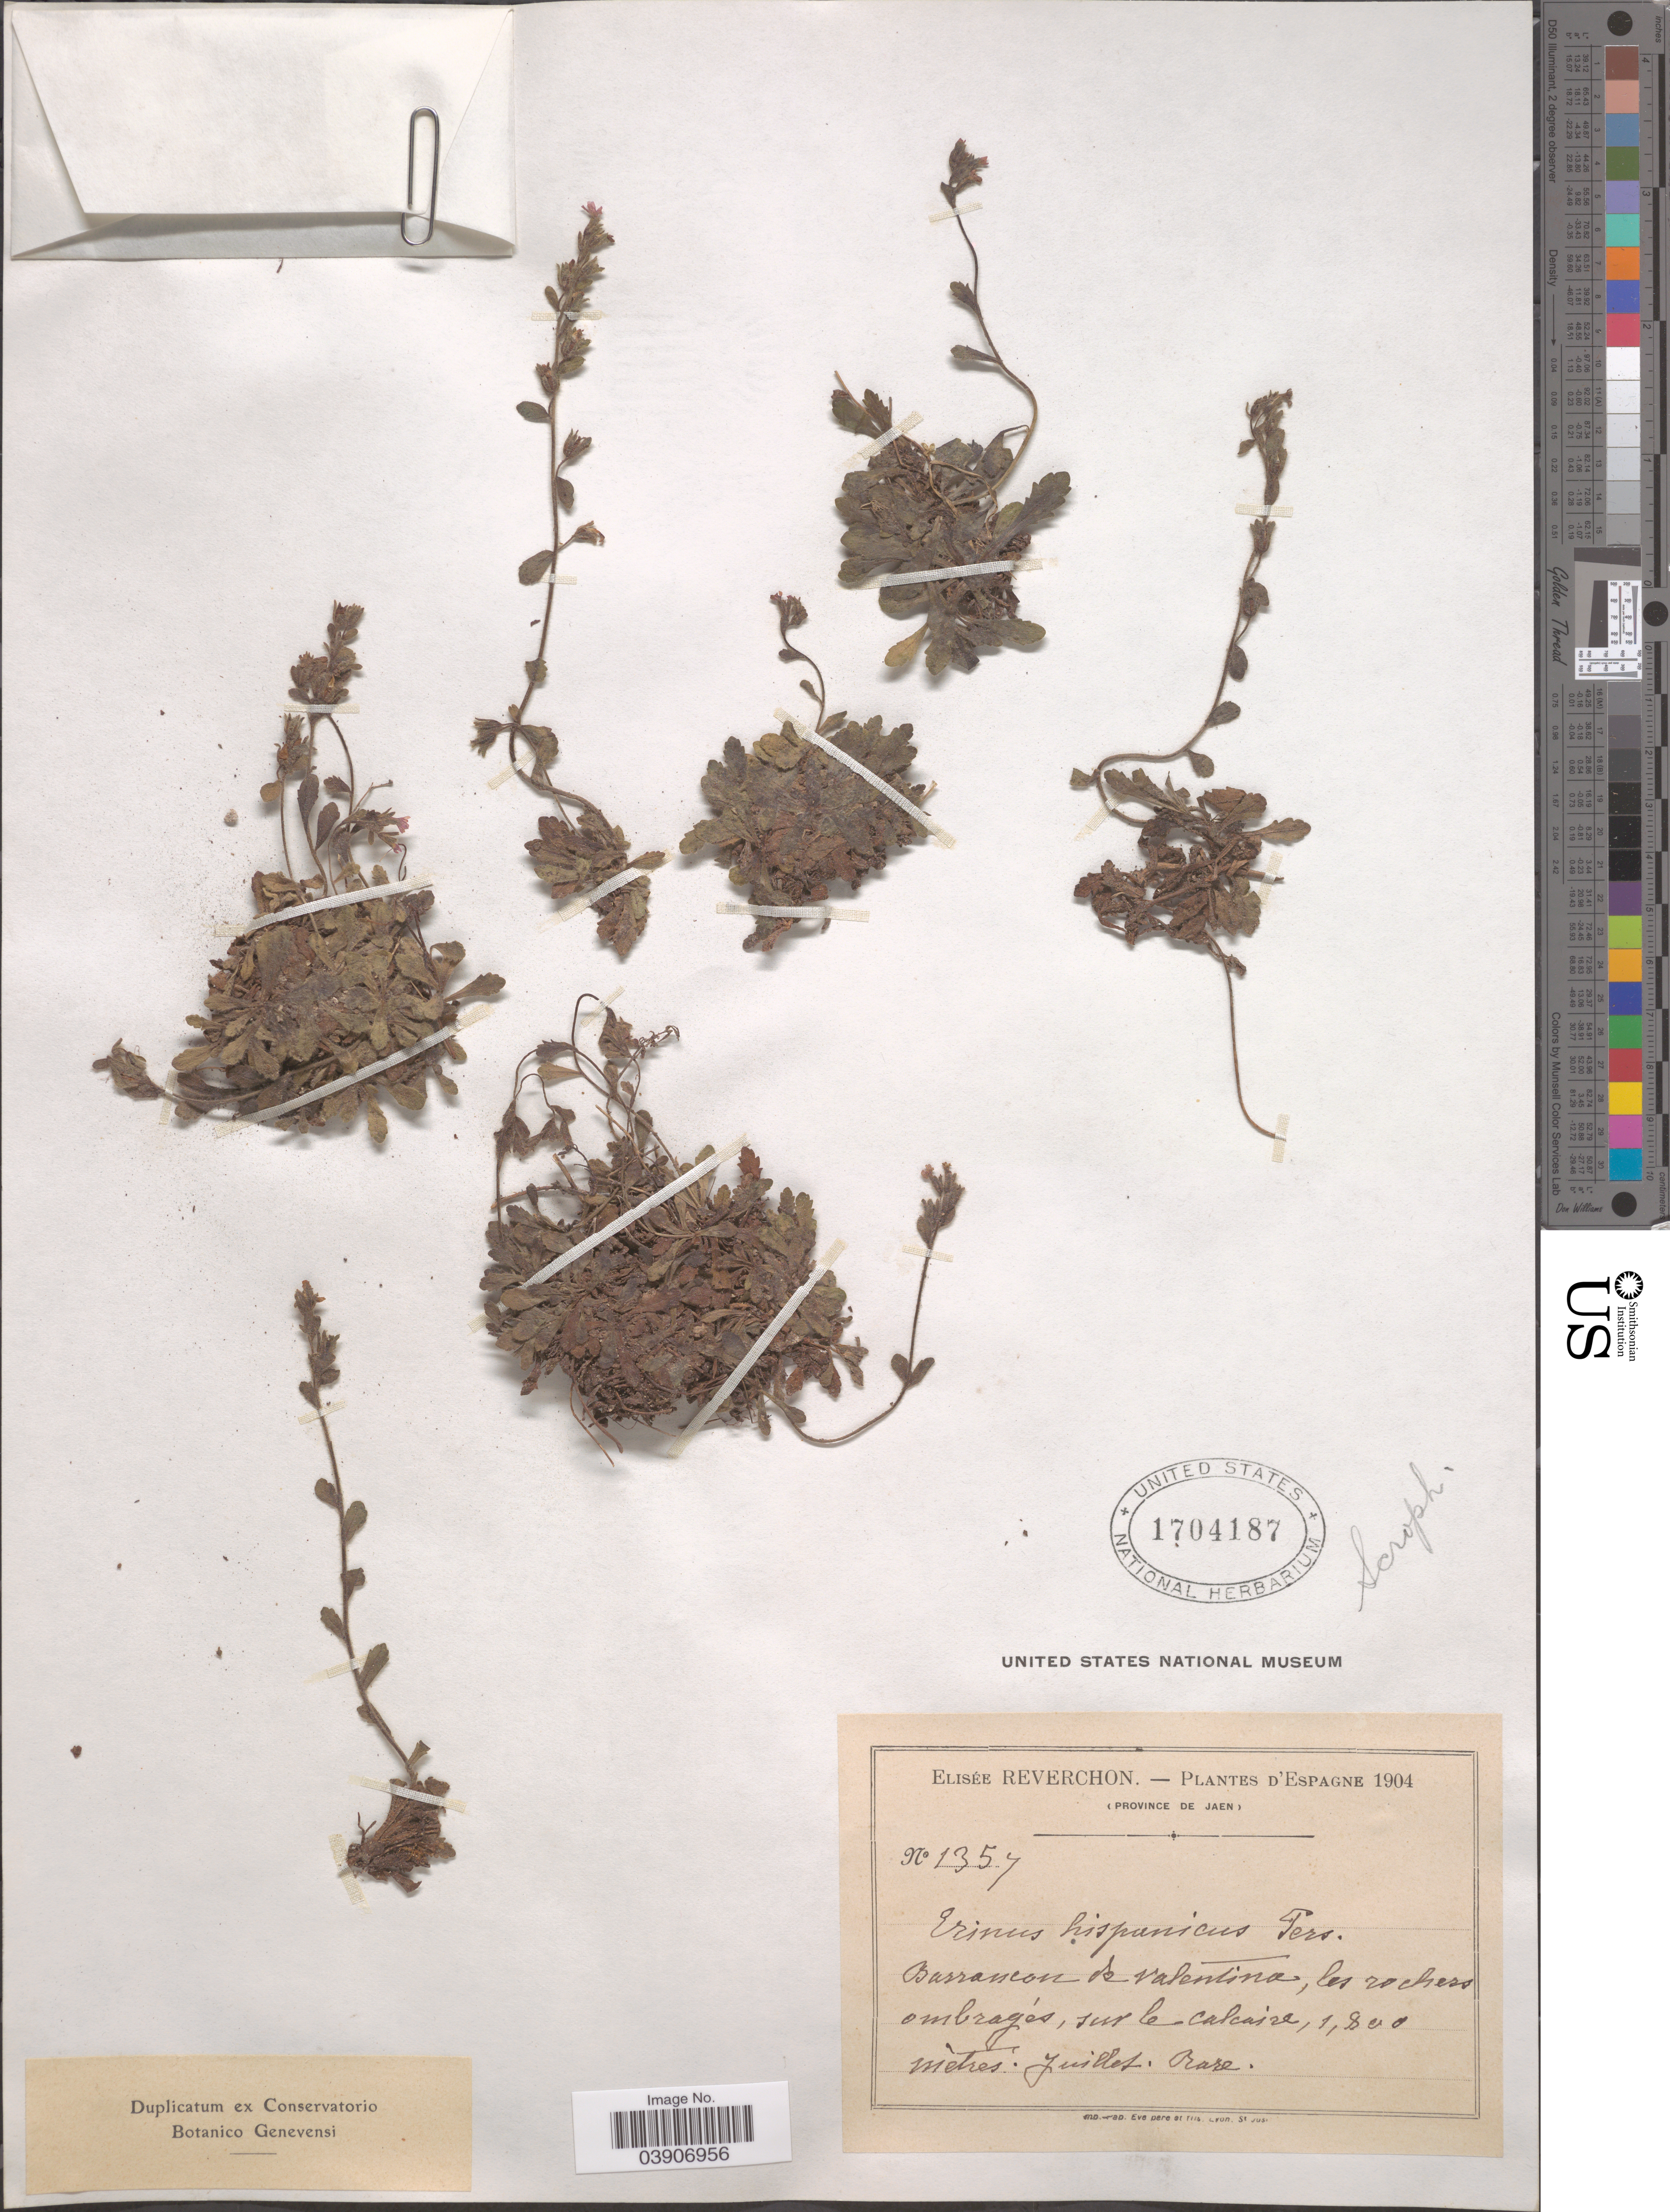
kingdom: Plantae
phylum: Tracheophyta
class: Magnoliopsida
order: Lamiales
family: Plantaginaceae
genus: Erinus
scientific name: Erinus hispanicus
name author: Pers.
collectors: E. Reverchon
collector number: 1357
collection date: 1904-07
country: Spain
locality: Province de Jaen. Barrancon de Valentina, les rochers ombragés, sur le calcaire.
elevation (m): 1800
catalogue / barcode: US 1704187